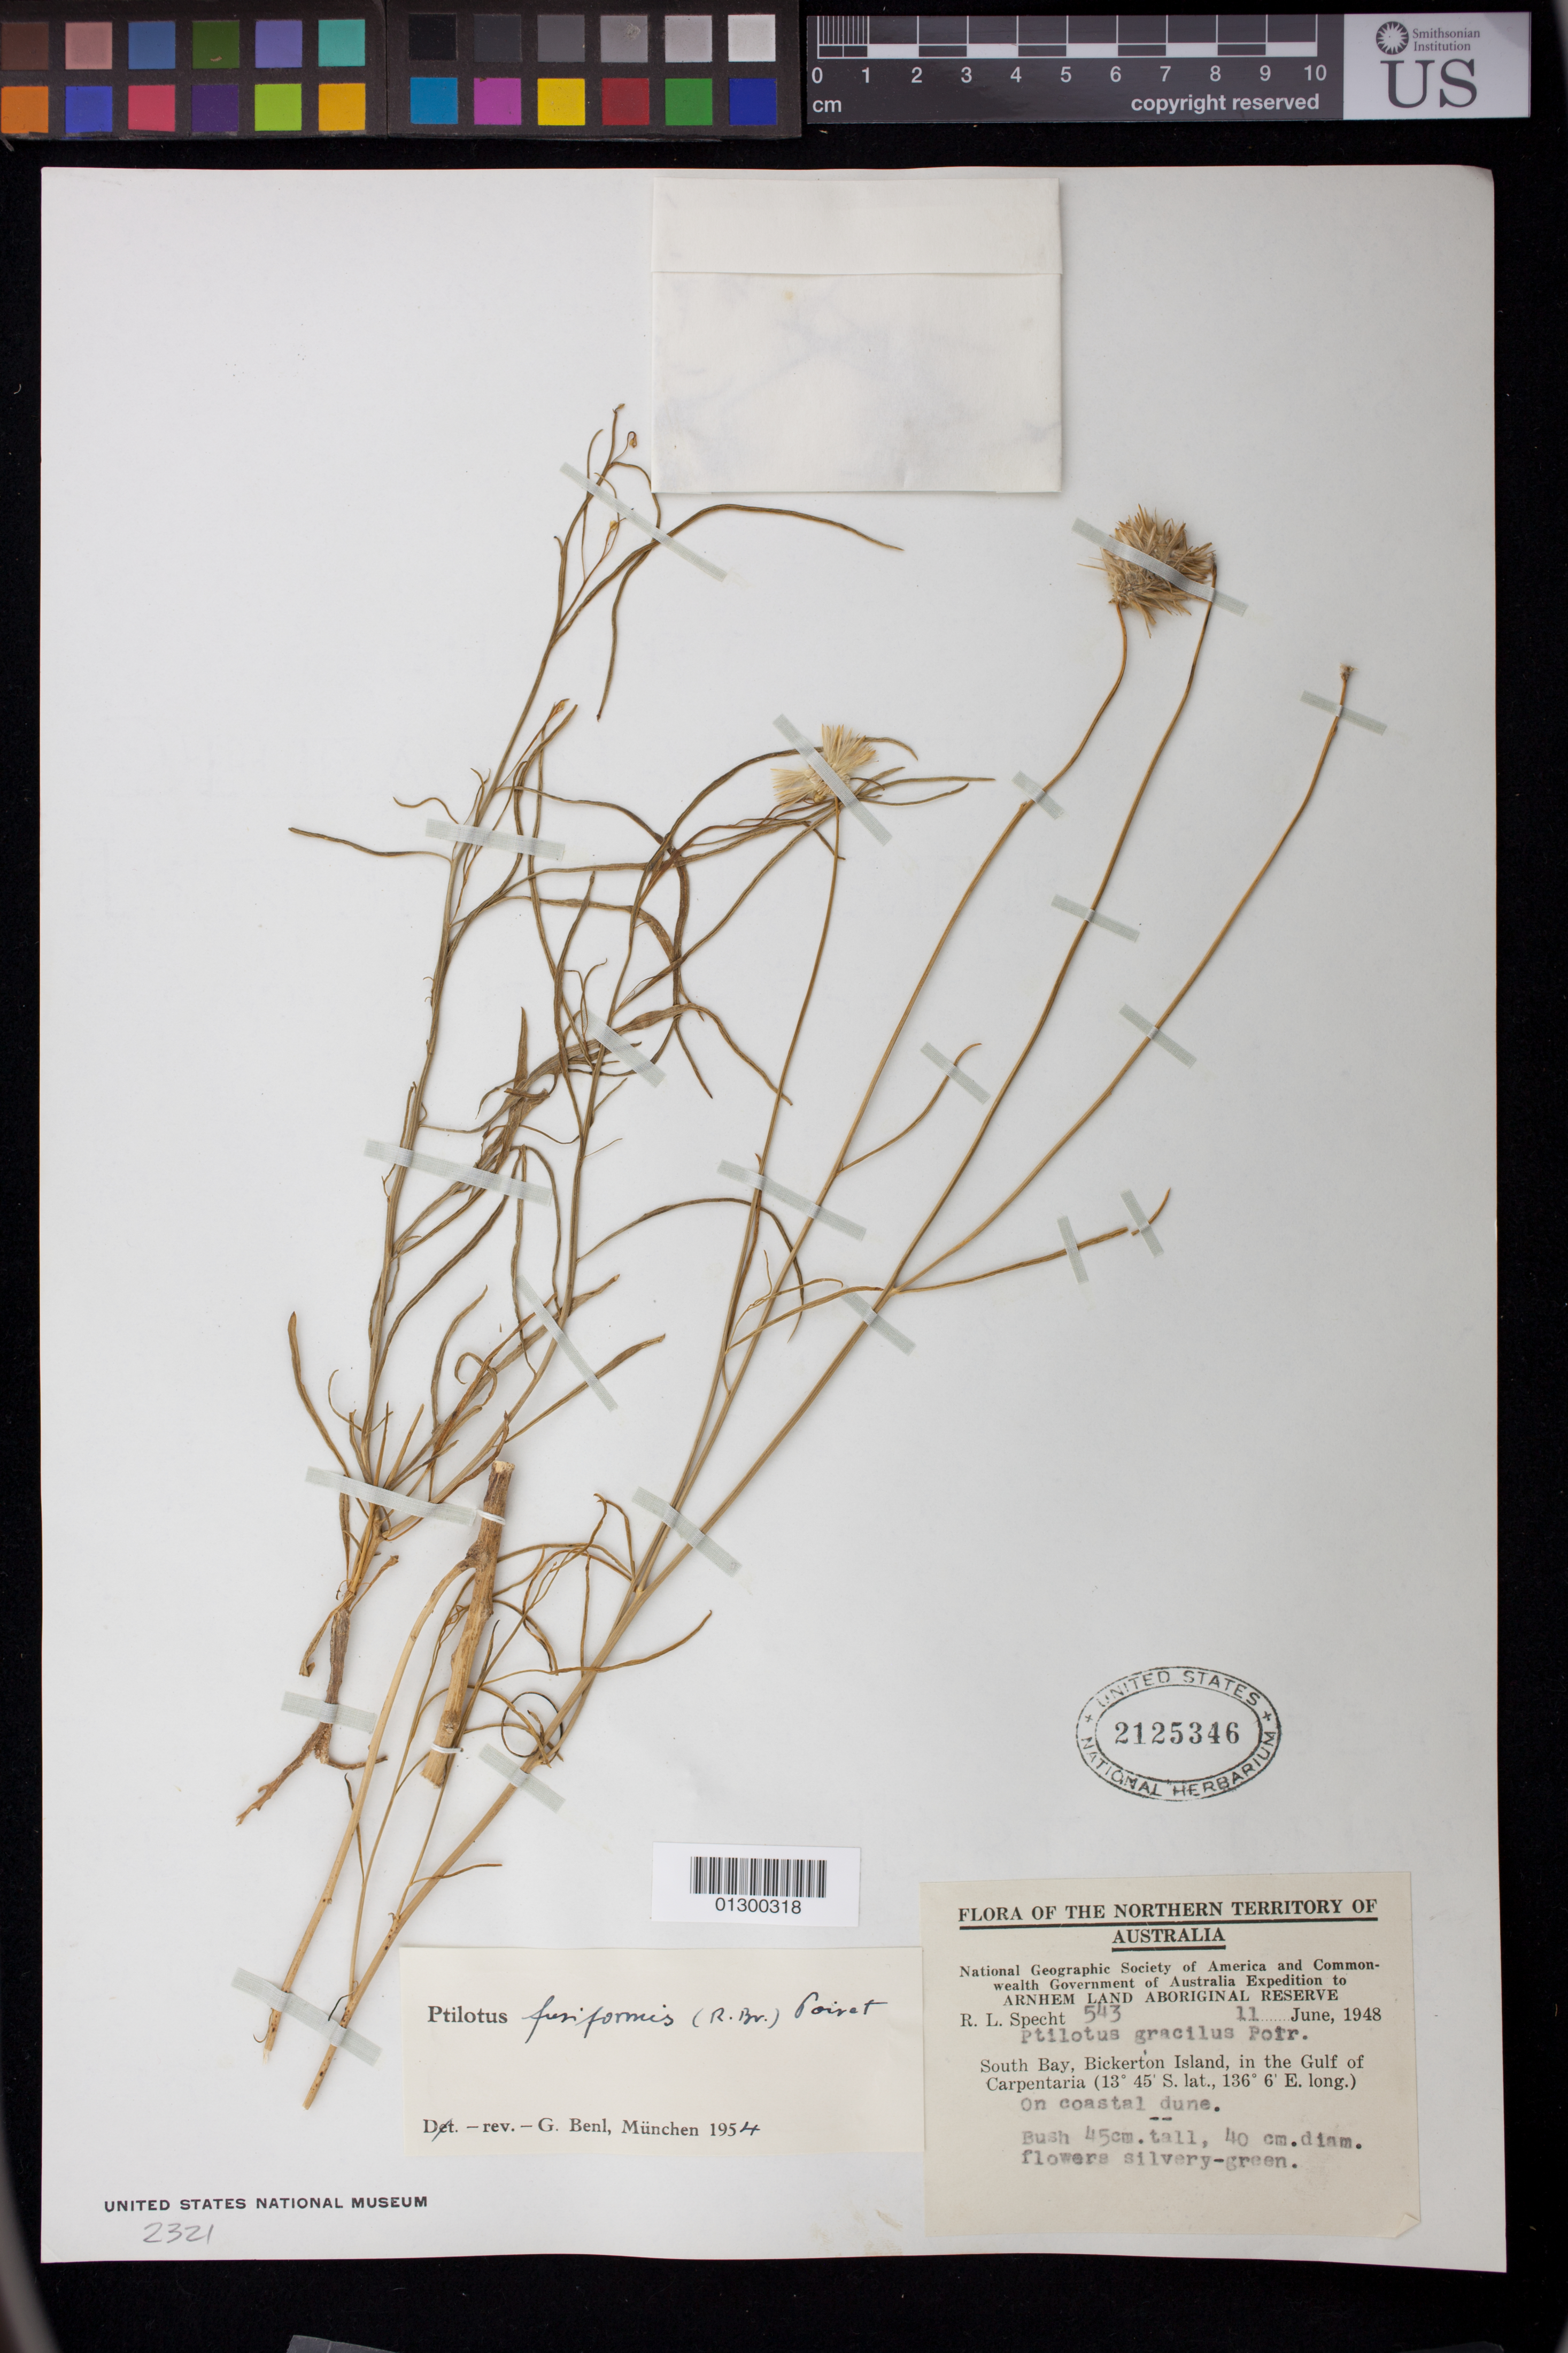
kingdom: Plantae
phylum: Tracheophyta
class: Magnoliopsida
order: Caryophyllales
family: Amaranthaceae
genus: Ptilotus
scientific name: Ptilotus fusiformis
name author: (R. Br.) Poir.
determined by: Benl, Gerhard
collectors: R. L. Specht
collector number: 543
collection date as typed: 11 Jun 1948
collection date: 1948-06-11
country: Australia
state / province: Northern Territory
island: Bickerton Island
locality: Arnhem land aboriginal reserve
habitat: On coastal dune.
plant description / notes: Bush 45 cm. tall, 40 cm. diam. flowers silvery-green.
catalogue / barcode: US 2125346